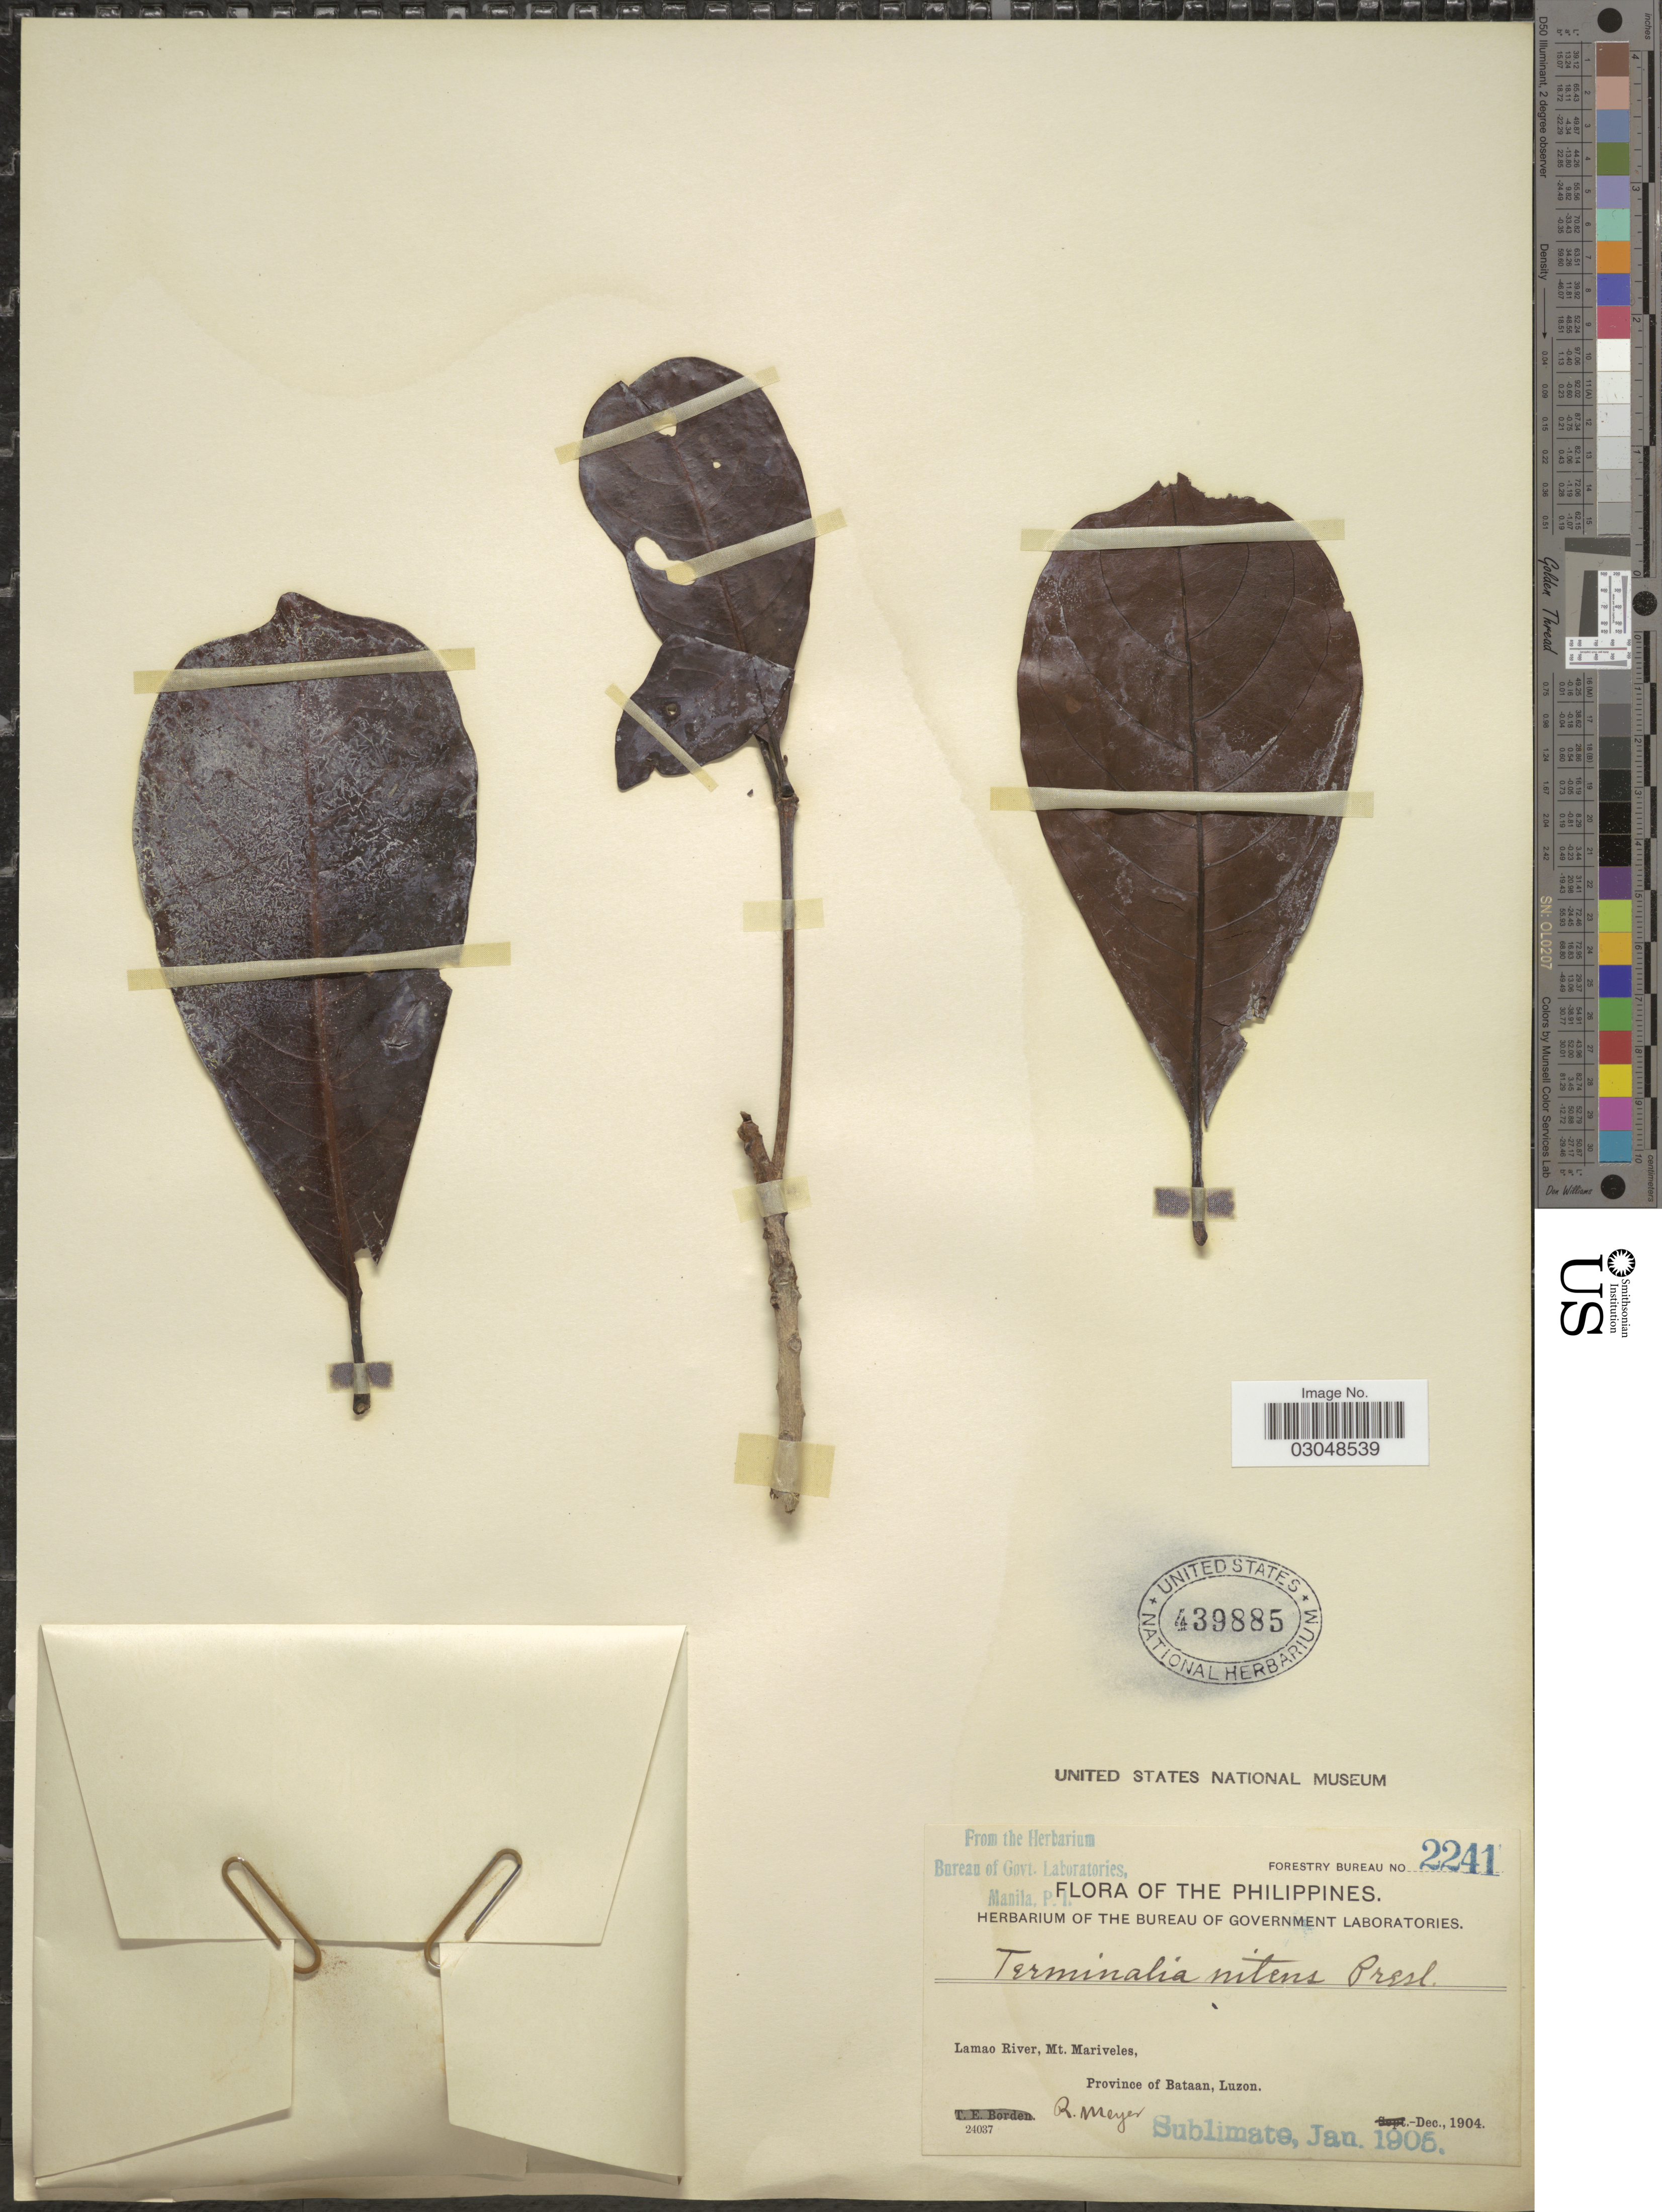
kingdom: Plantae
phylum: Tracheophyta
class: Magnoliopsida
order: Myrtales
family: Combretaceae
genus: Terminalia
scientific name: Terminalia nitens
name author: J. Presl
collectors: R. Meyer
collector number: Forestry Bureau 2241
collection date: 1904-12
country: Philippines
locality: Lamao River, Mt. Mariveles, Province of Bataan, Luzon.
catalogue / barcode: US 439885